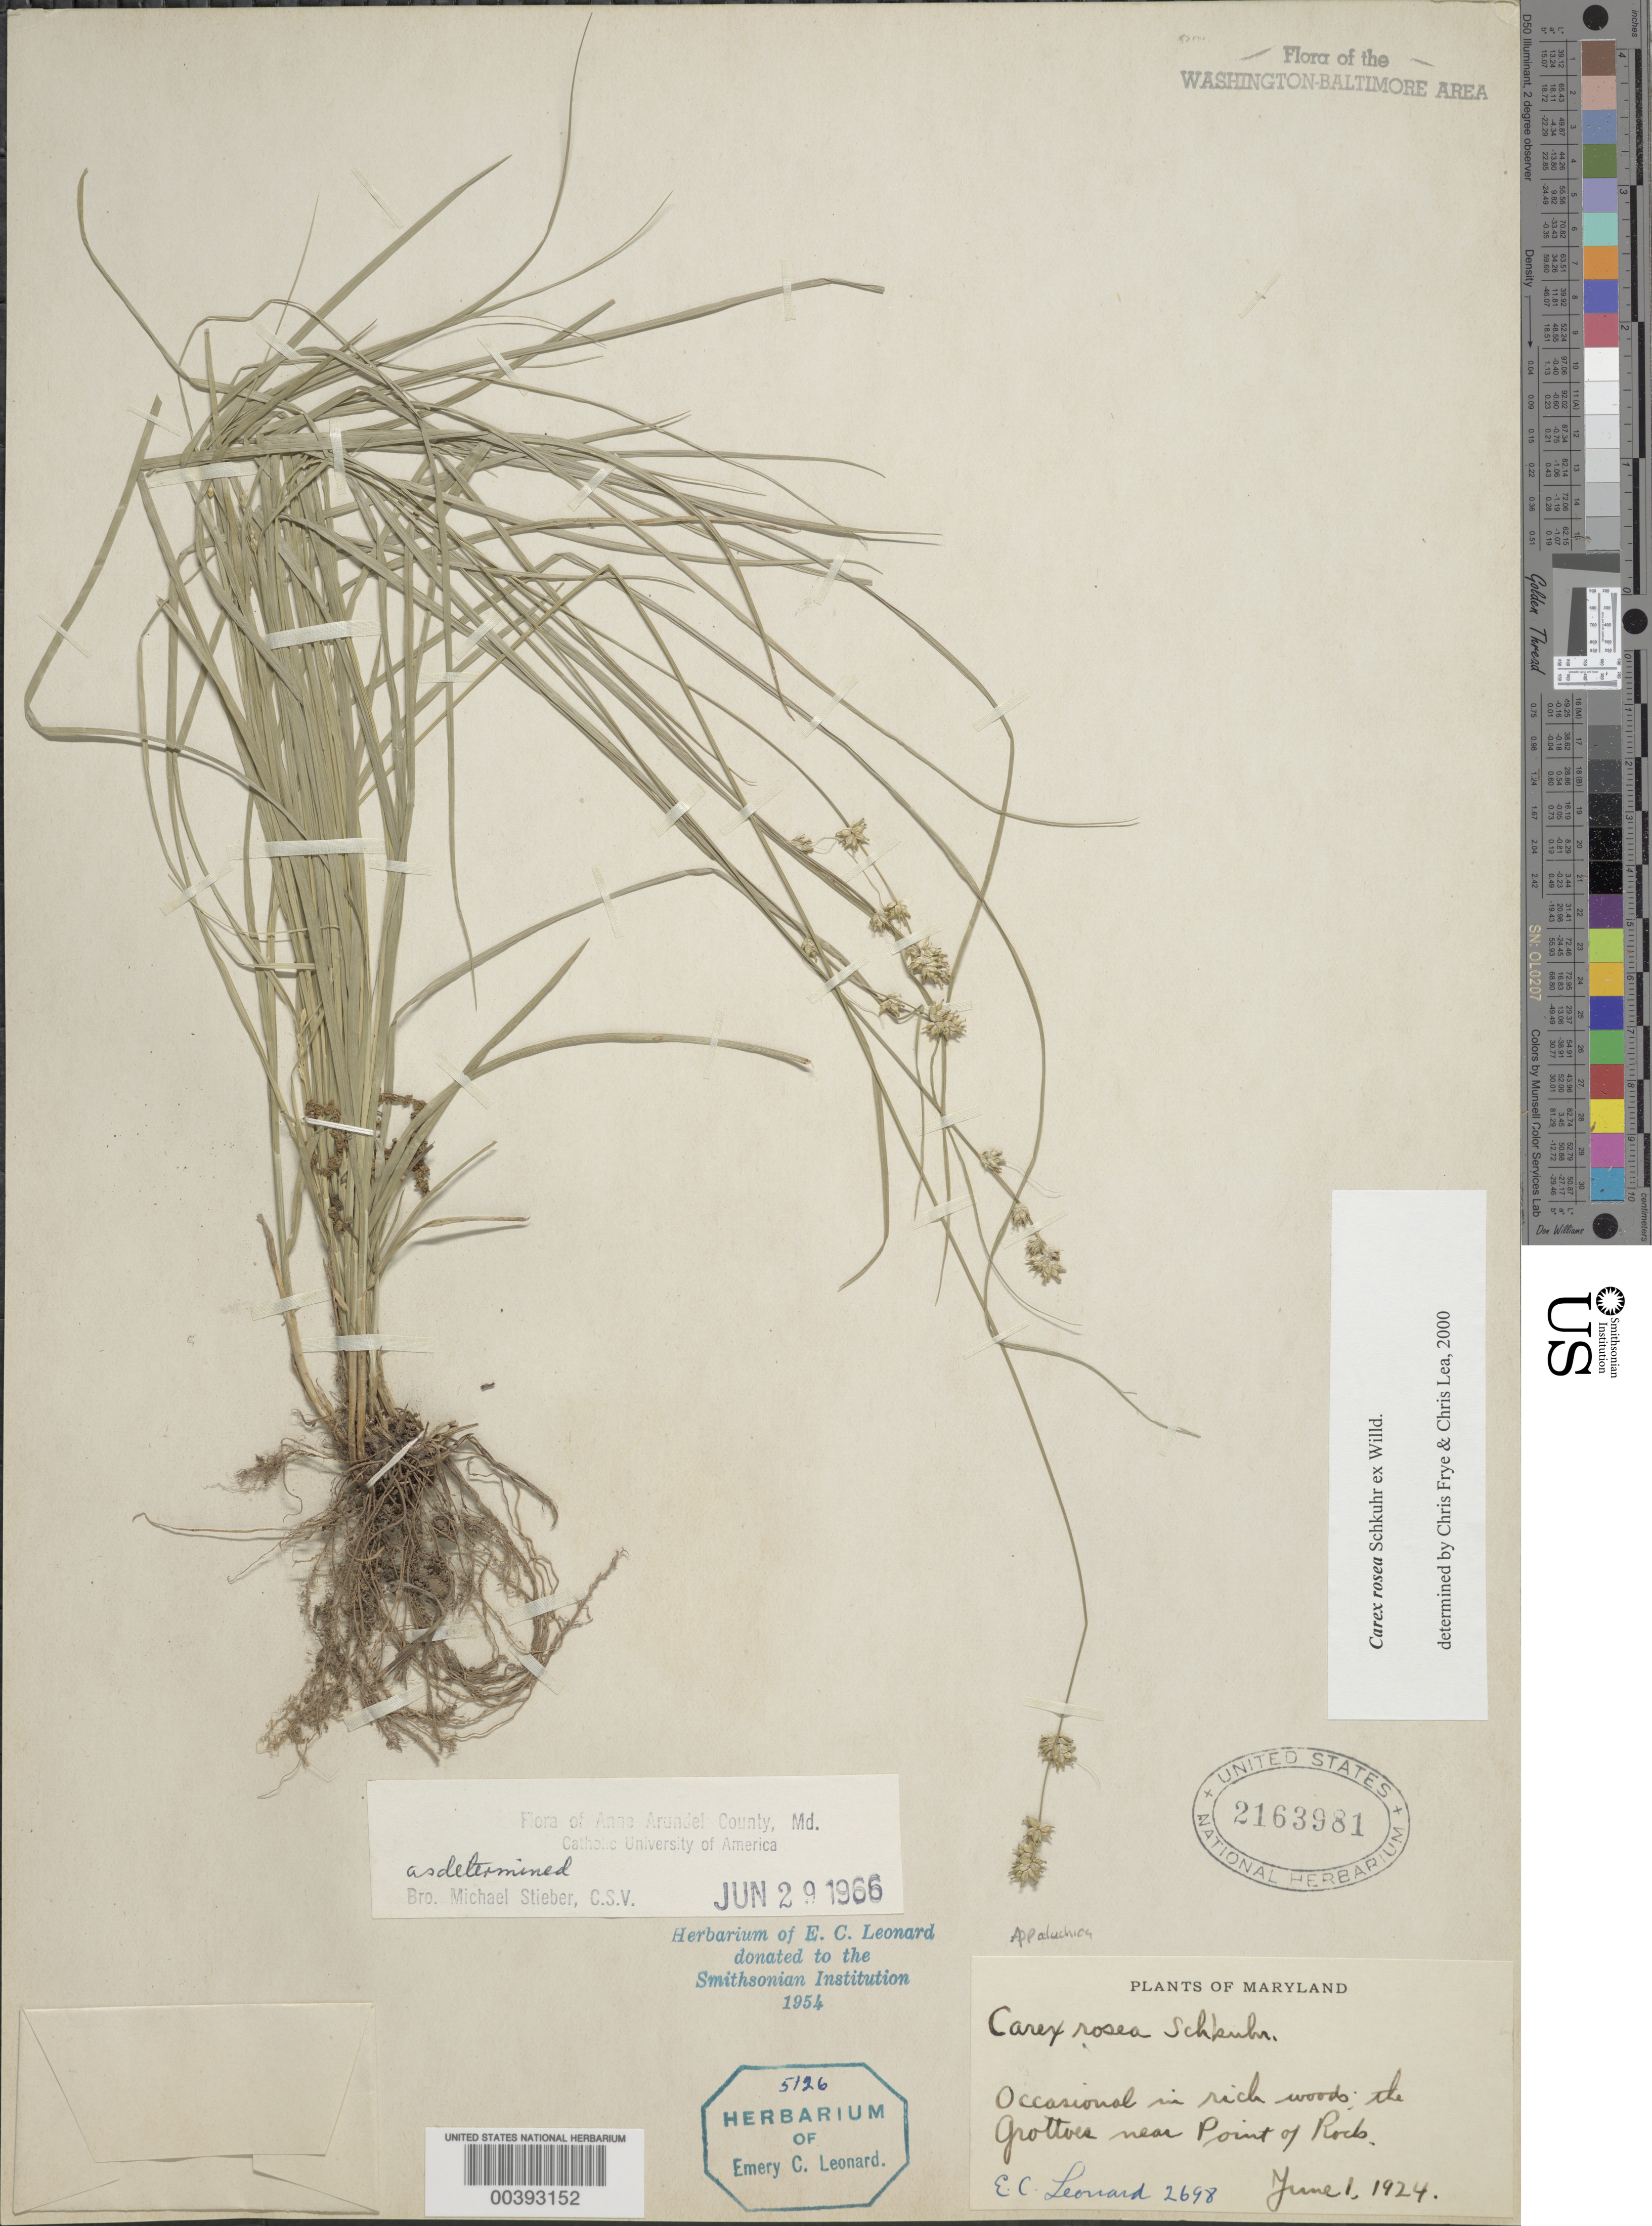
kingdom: Plantae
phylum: Tracheophyta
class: Liliopsida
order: Poales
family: Cyperaceae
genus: Carex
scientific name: Carex rosea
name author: Willd.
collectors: E. C. Leonard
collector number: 2698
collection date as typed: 01 Jun 1924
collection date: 1924-06-01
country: United States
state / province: Maryland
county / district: Frederick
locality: Grottoes, near Point of Rocks C. & O. Canal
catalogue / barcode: US 2163981